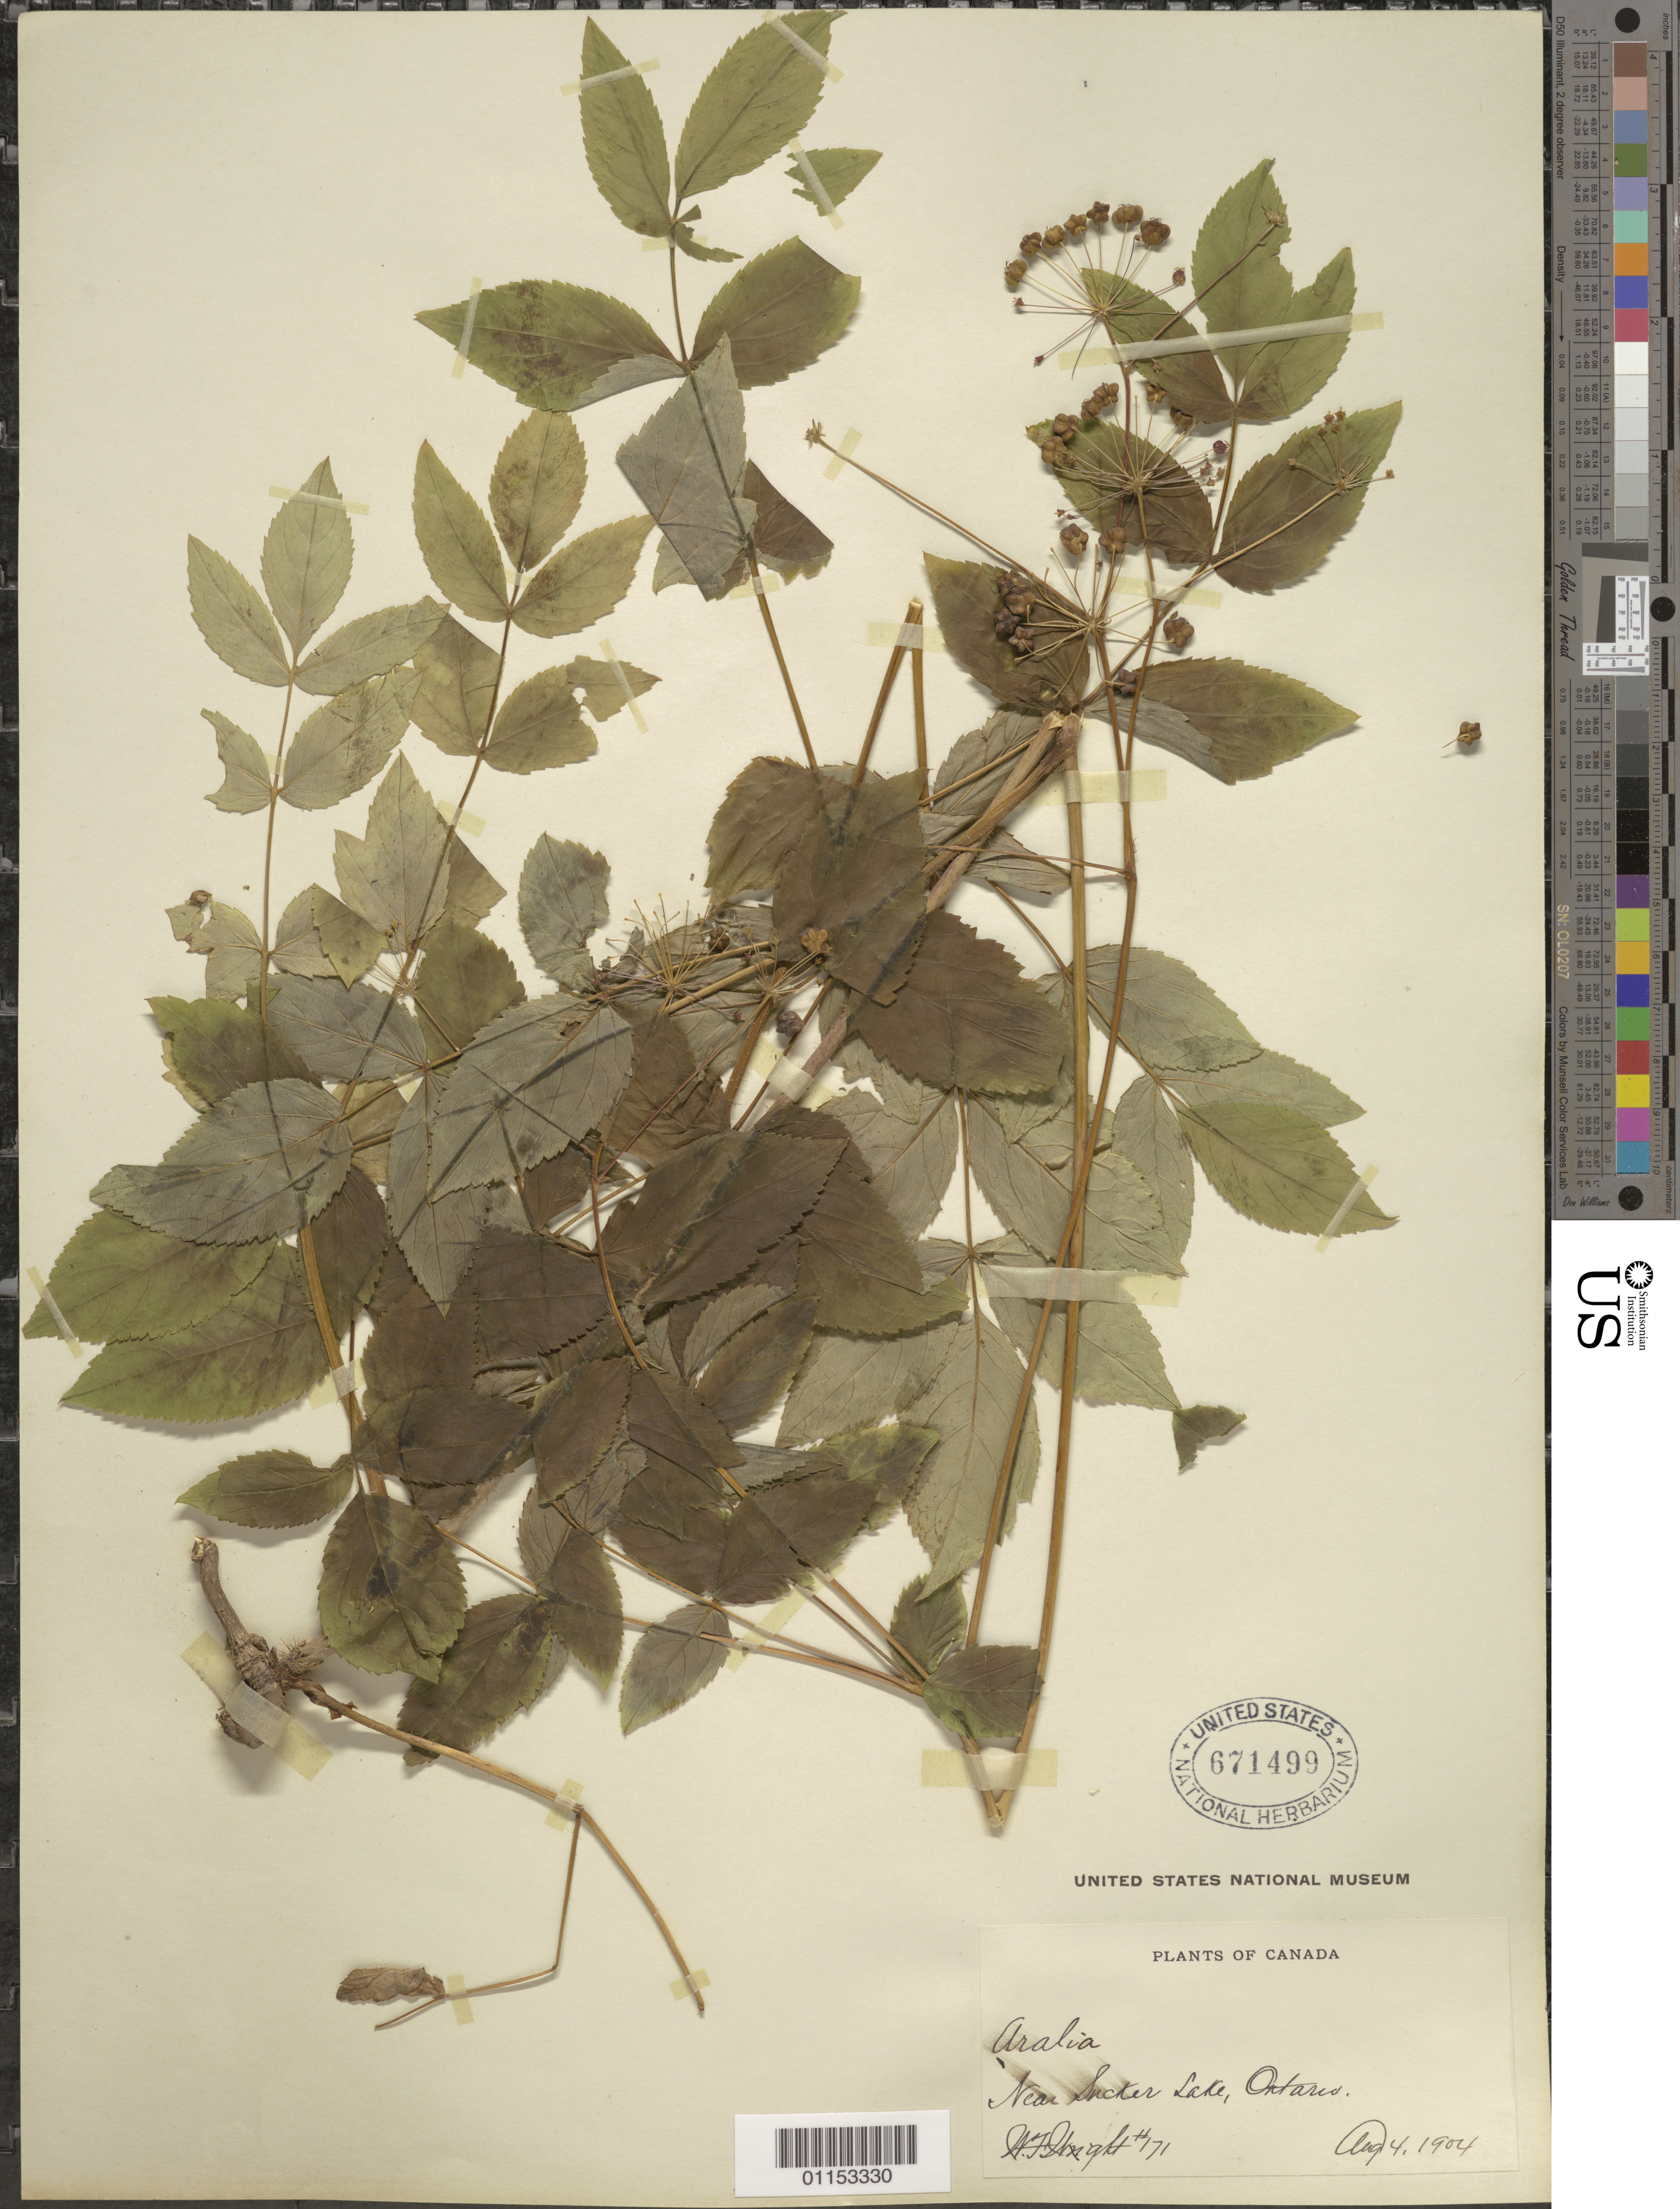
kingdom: Plantae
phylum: Tracheophyta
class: Magnoliopsida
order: Apiales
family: Araliaceae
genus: Aralia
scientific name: Aralia hispida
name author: Vent.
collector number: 171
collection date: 1904-08-04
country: Canada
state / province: Ontario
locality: Sucker Lake.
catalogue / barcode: US 671499